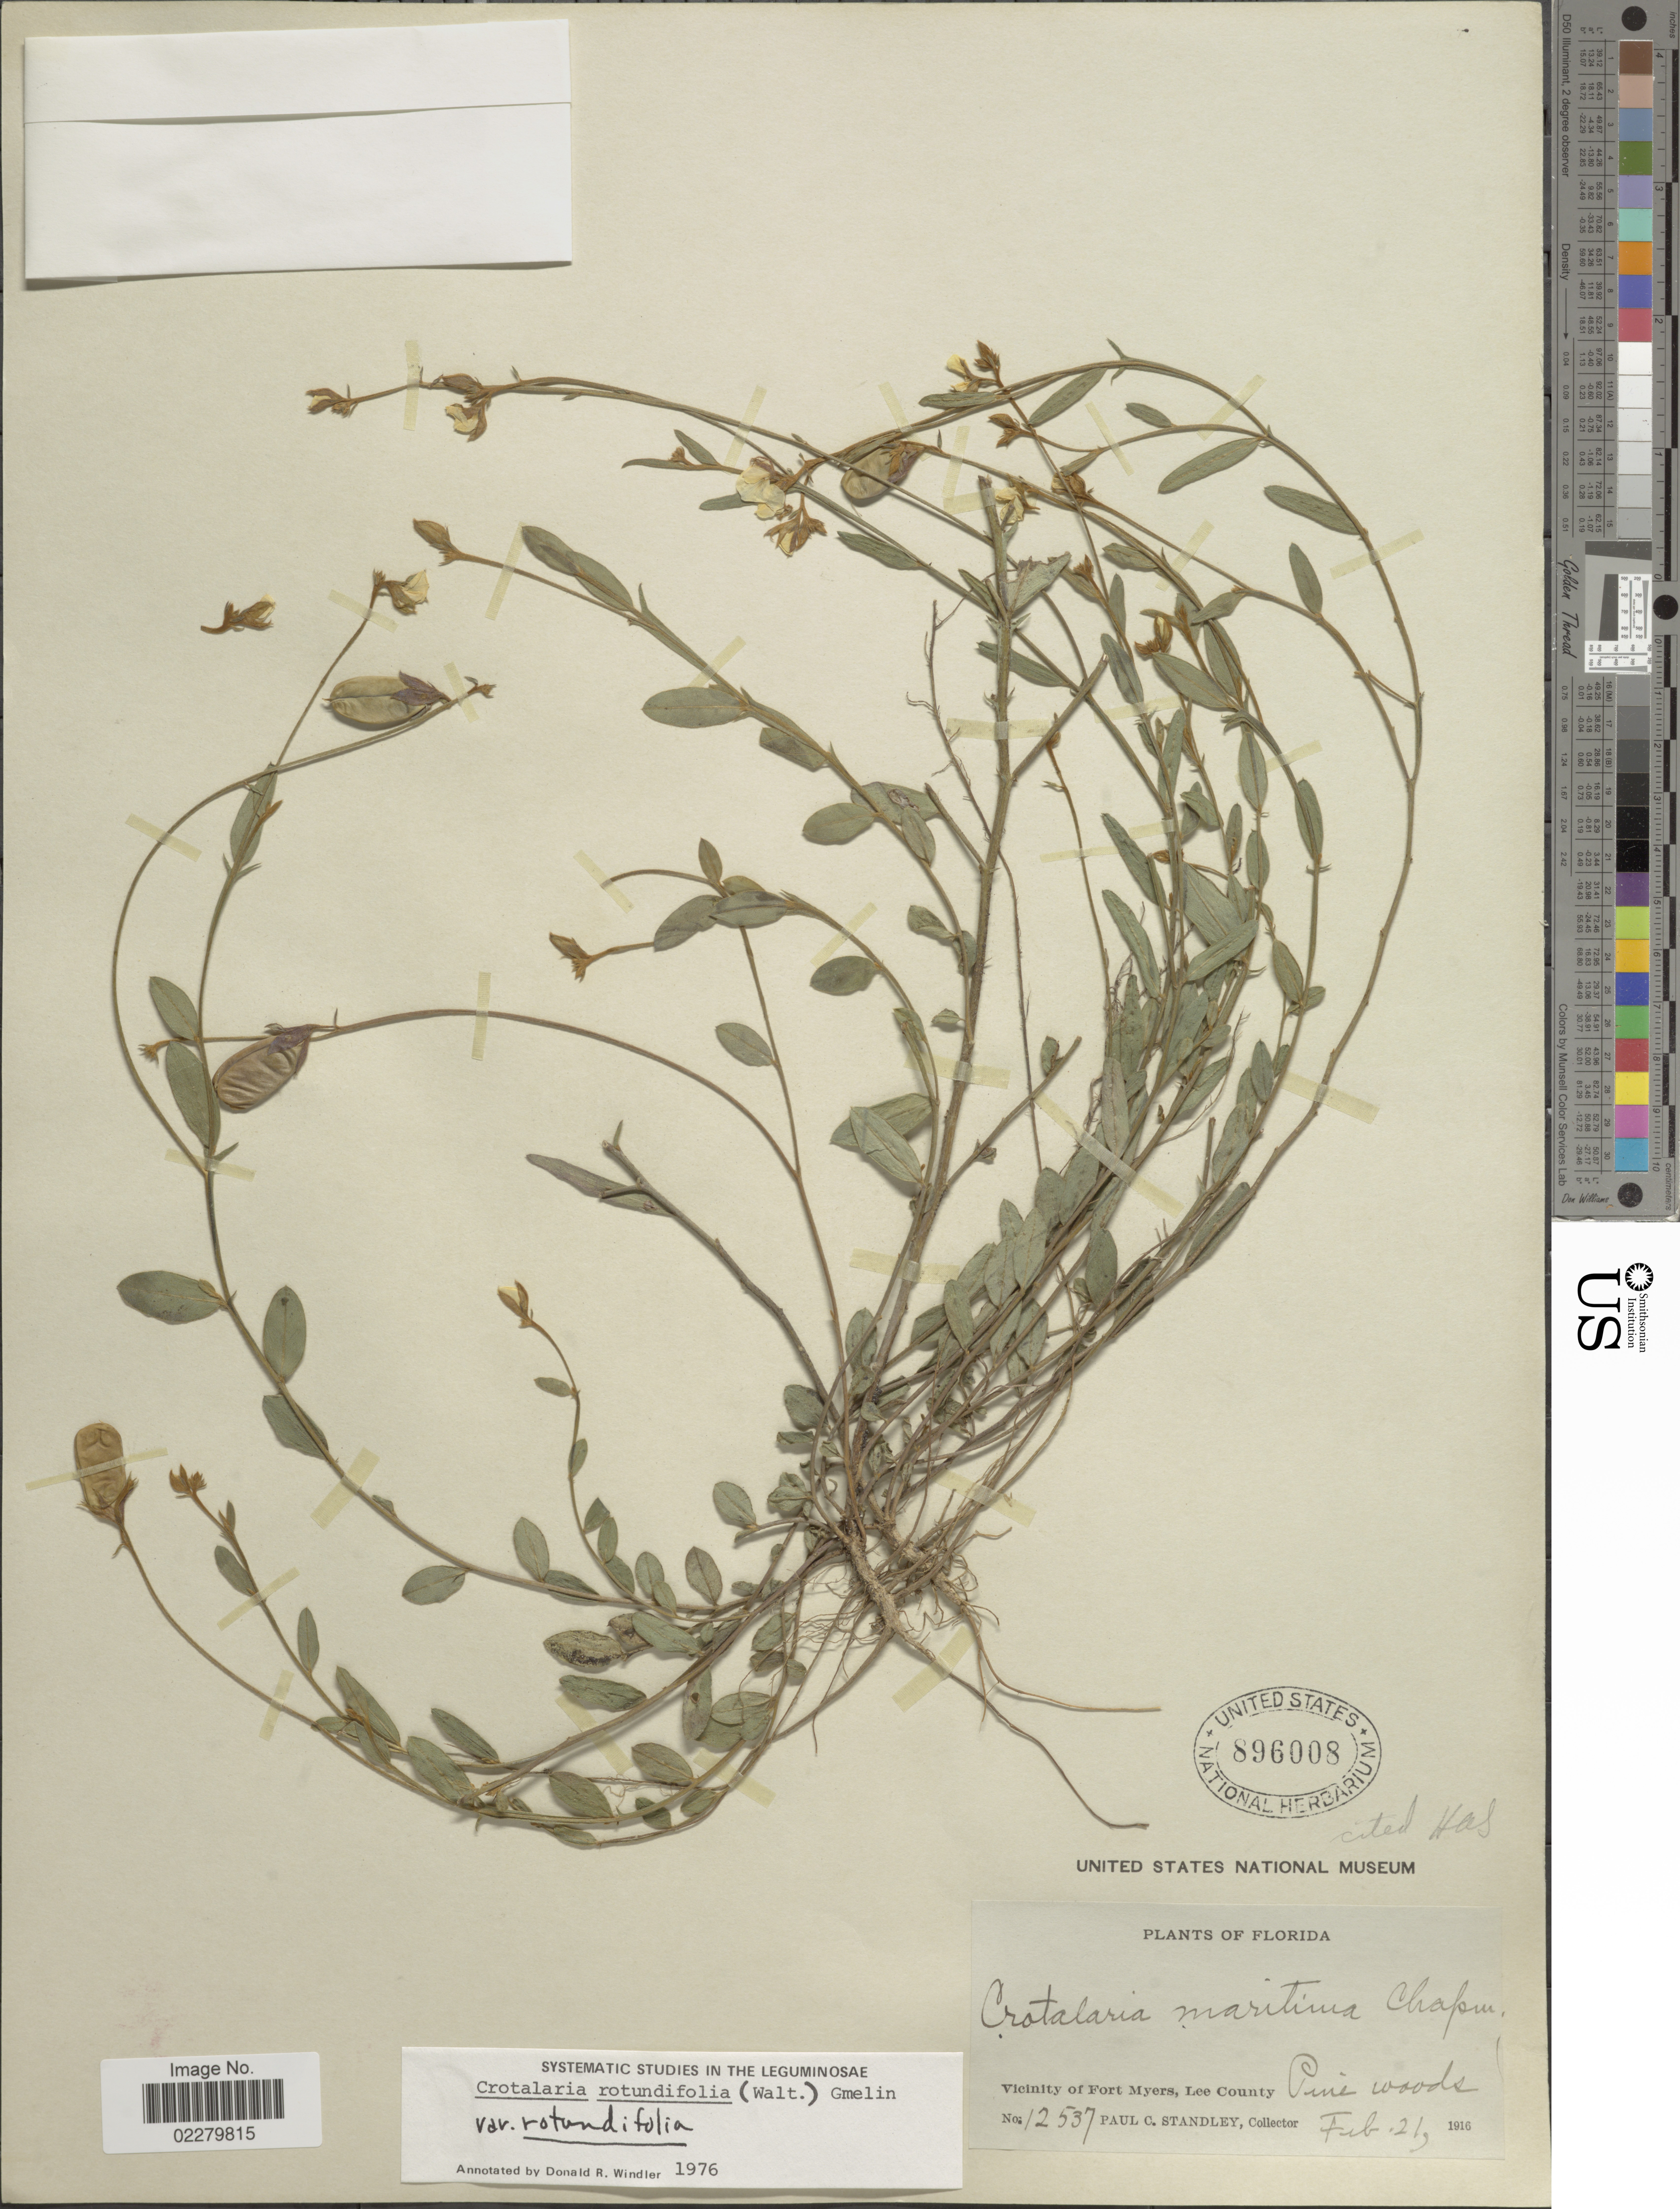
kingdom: Plantae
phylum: Tracheophyta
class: Magnoliopsida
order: Fabales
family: Fabaceae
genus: Crotalaria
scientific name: Crotalaria rotundifolia var. rotundifolia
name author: (Walter) J.F. Gmel.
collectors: P. C. Standley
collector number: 12537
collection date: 1916-02-21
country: United States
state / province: Florida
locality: Vicinity of Fort Myers, Lee County. Pine woods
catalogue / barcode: US 896008